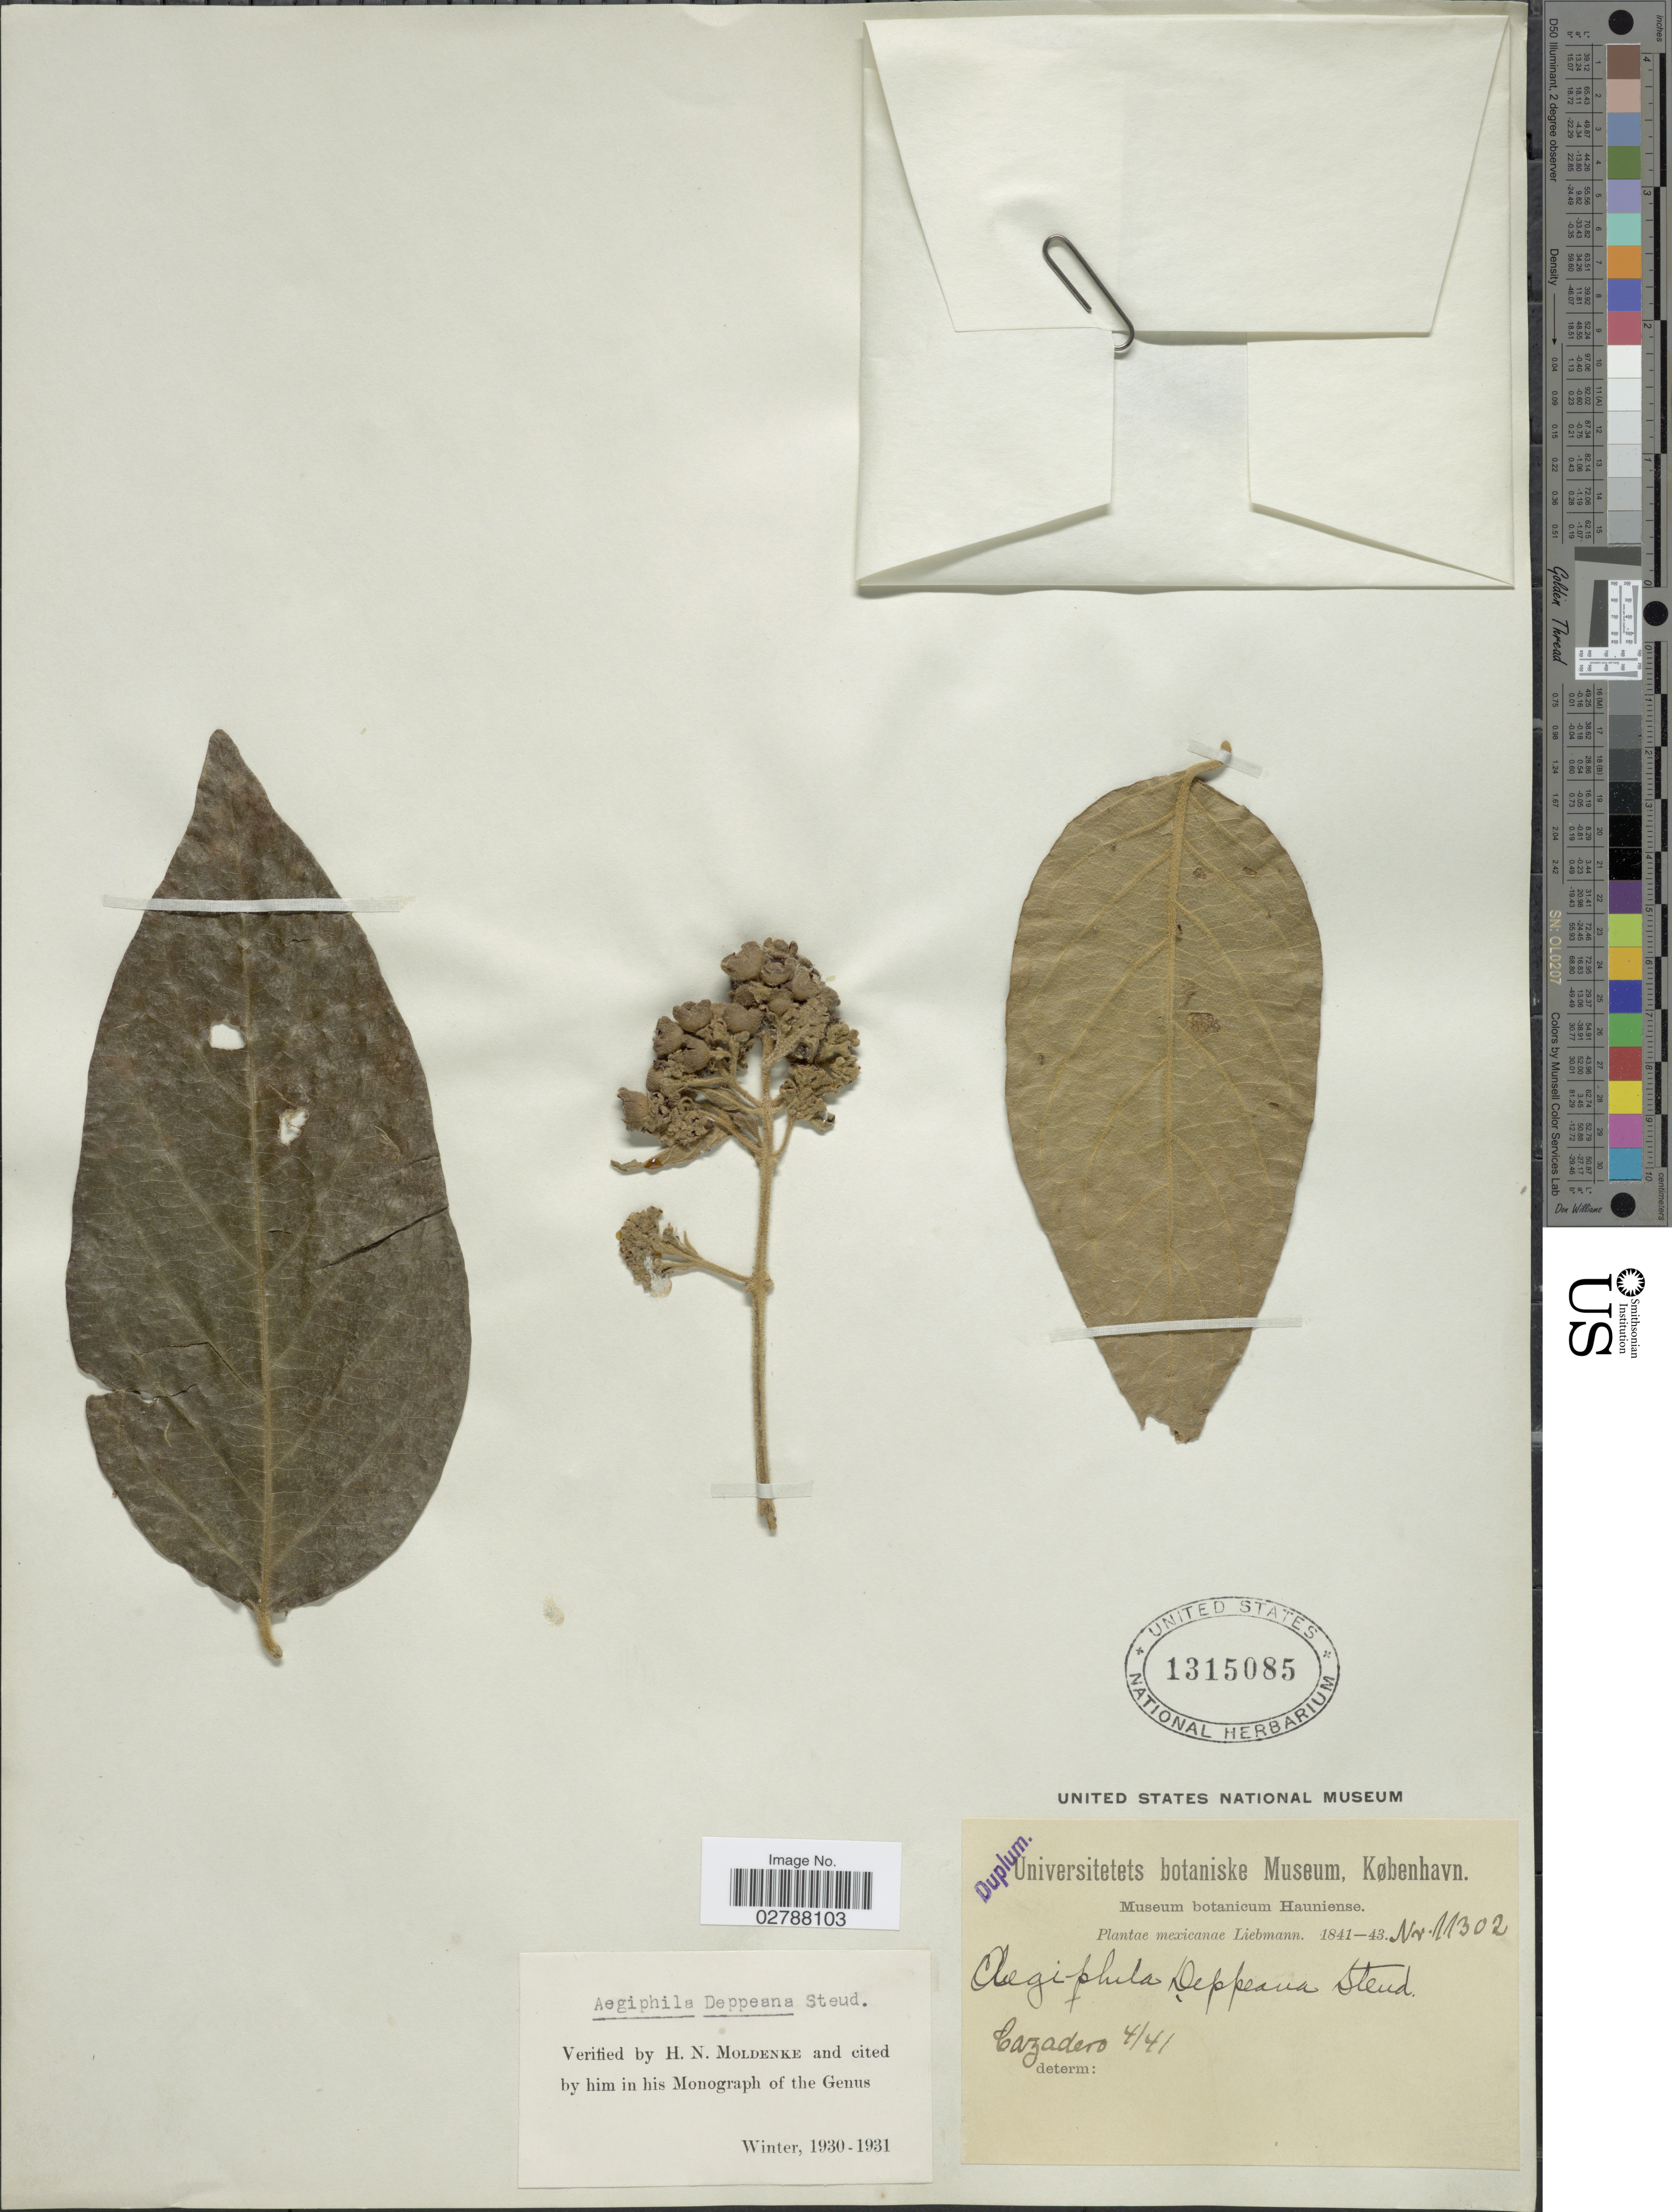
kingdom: Plantae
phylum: Tracheophyta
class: Magnoliopsida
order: Lamiales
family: Lamiaceae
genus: Aegiphila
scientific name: Aegiphila deppeana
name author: Steud.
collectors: Liebmann, --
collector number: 11302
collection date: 1841-04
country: Mexico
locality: Cazadero.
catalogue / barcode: US 1315085